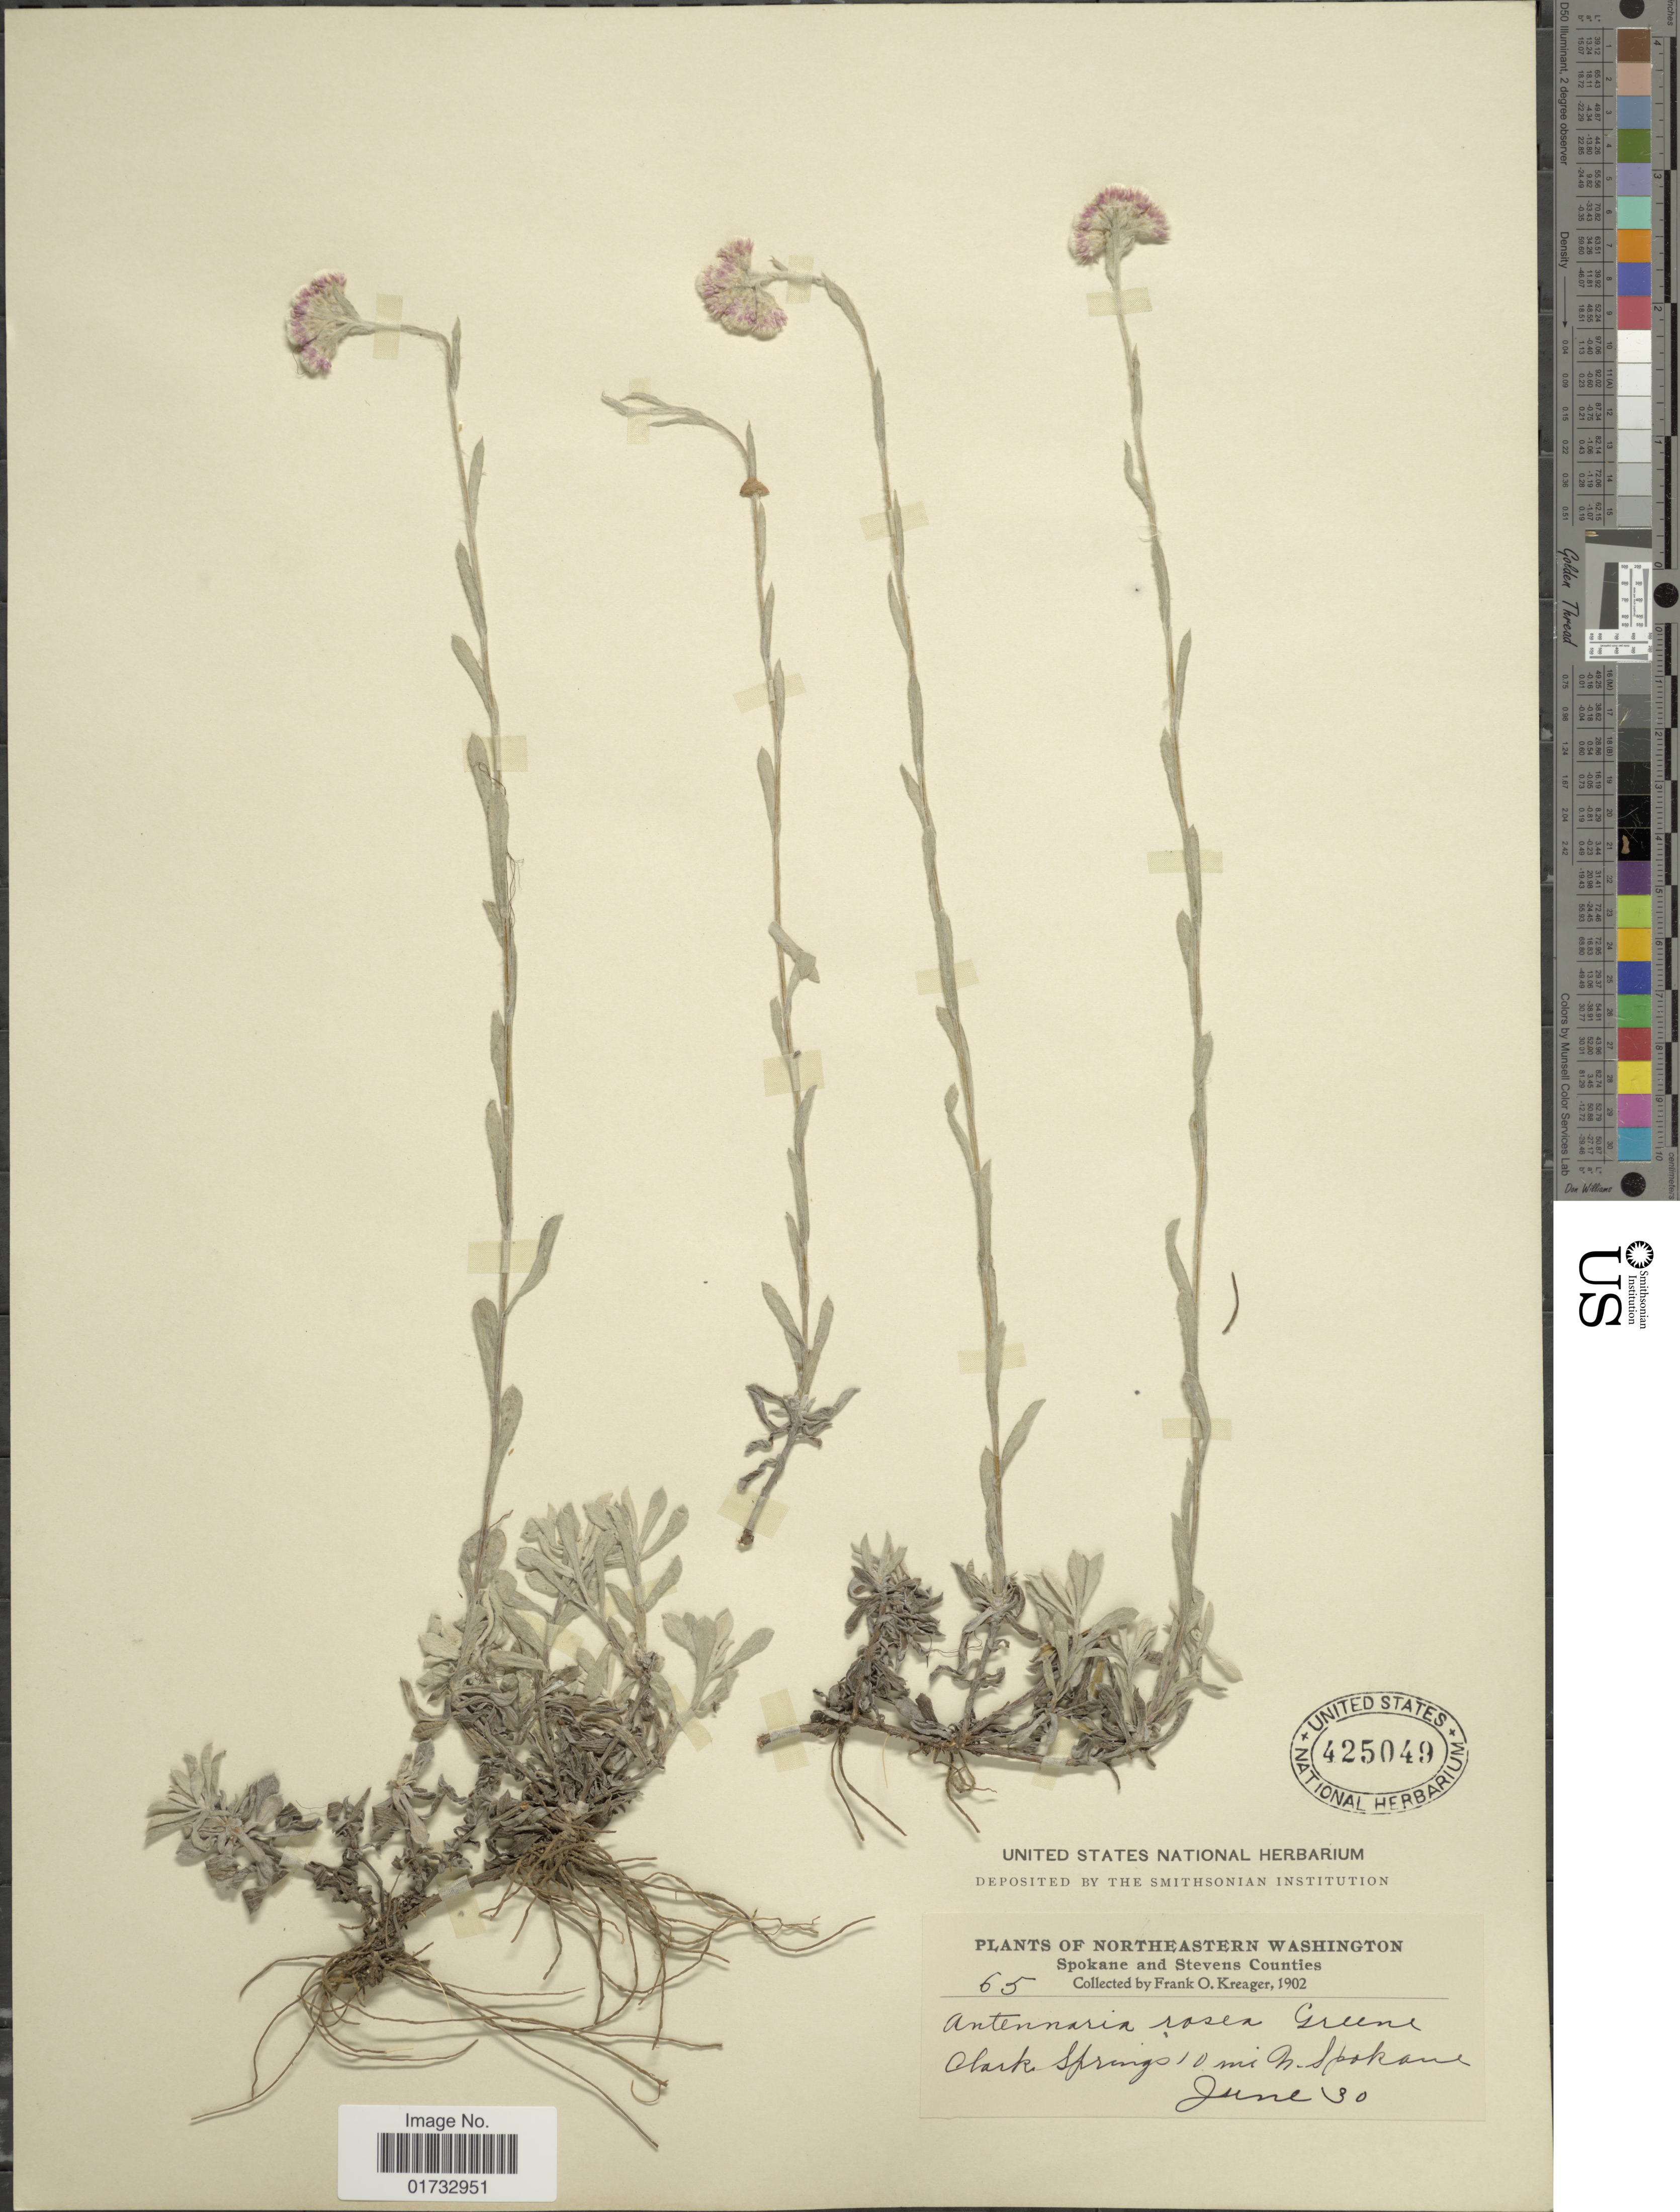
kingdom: Plantae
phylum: Tracheophyta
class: Magnoliopsida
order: Asterales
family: Asteraceae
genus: Antennaria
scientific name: Antennaria rosea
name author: Greene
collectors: F. Kreager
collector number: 65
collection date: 1902-06-30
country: United States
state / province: Washington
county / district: Spokane / Stevens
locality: Northeastern Washington, Spokane and Stevens Counties, Clark Springs 10 mi. N. Spokane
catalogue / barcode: US 425049